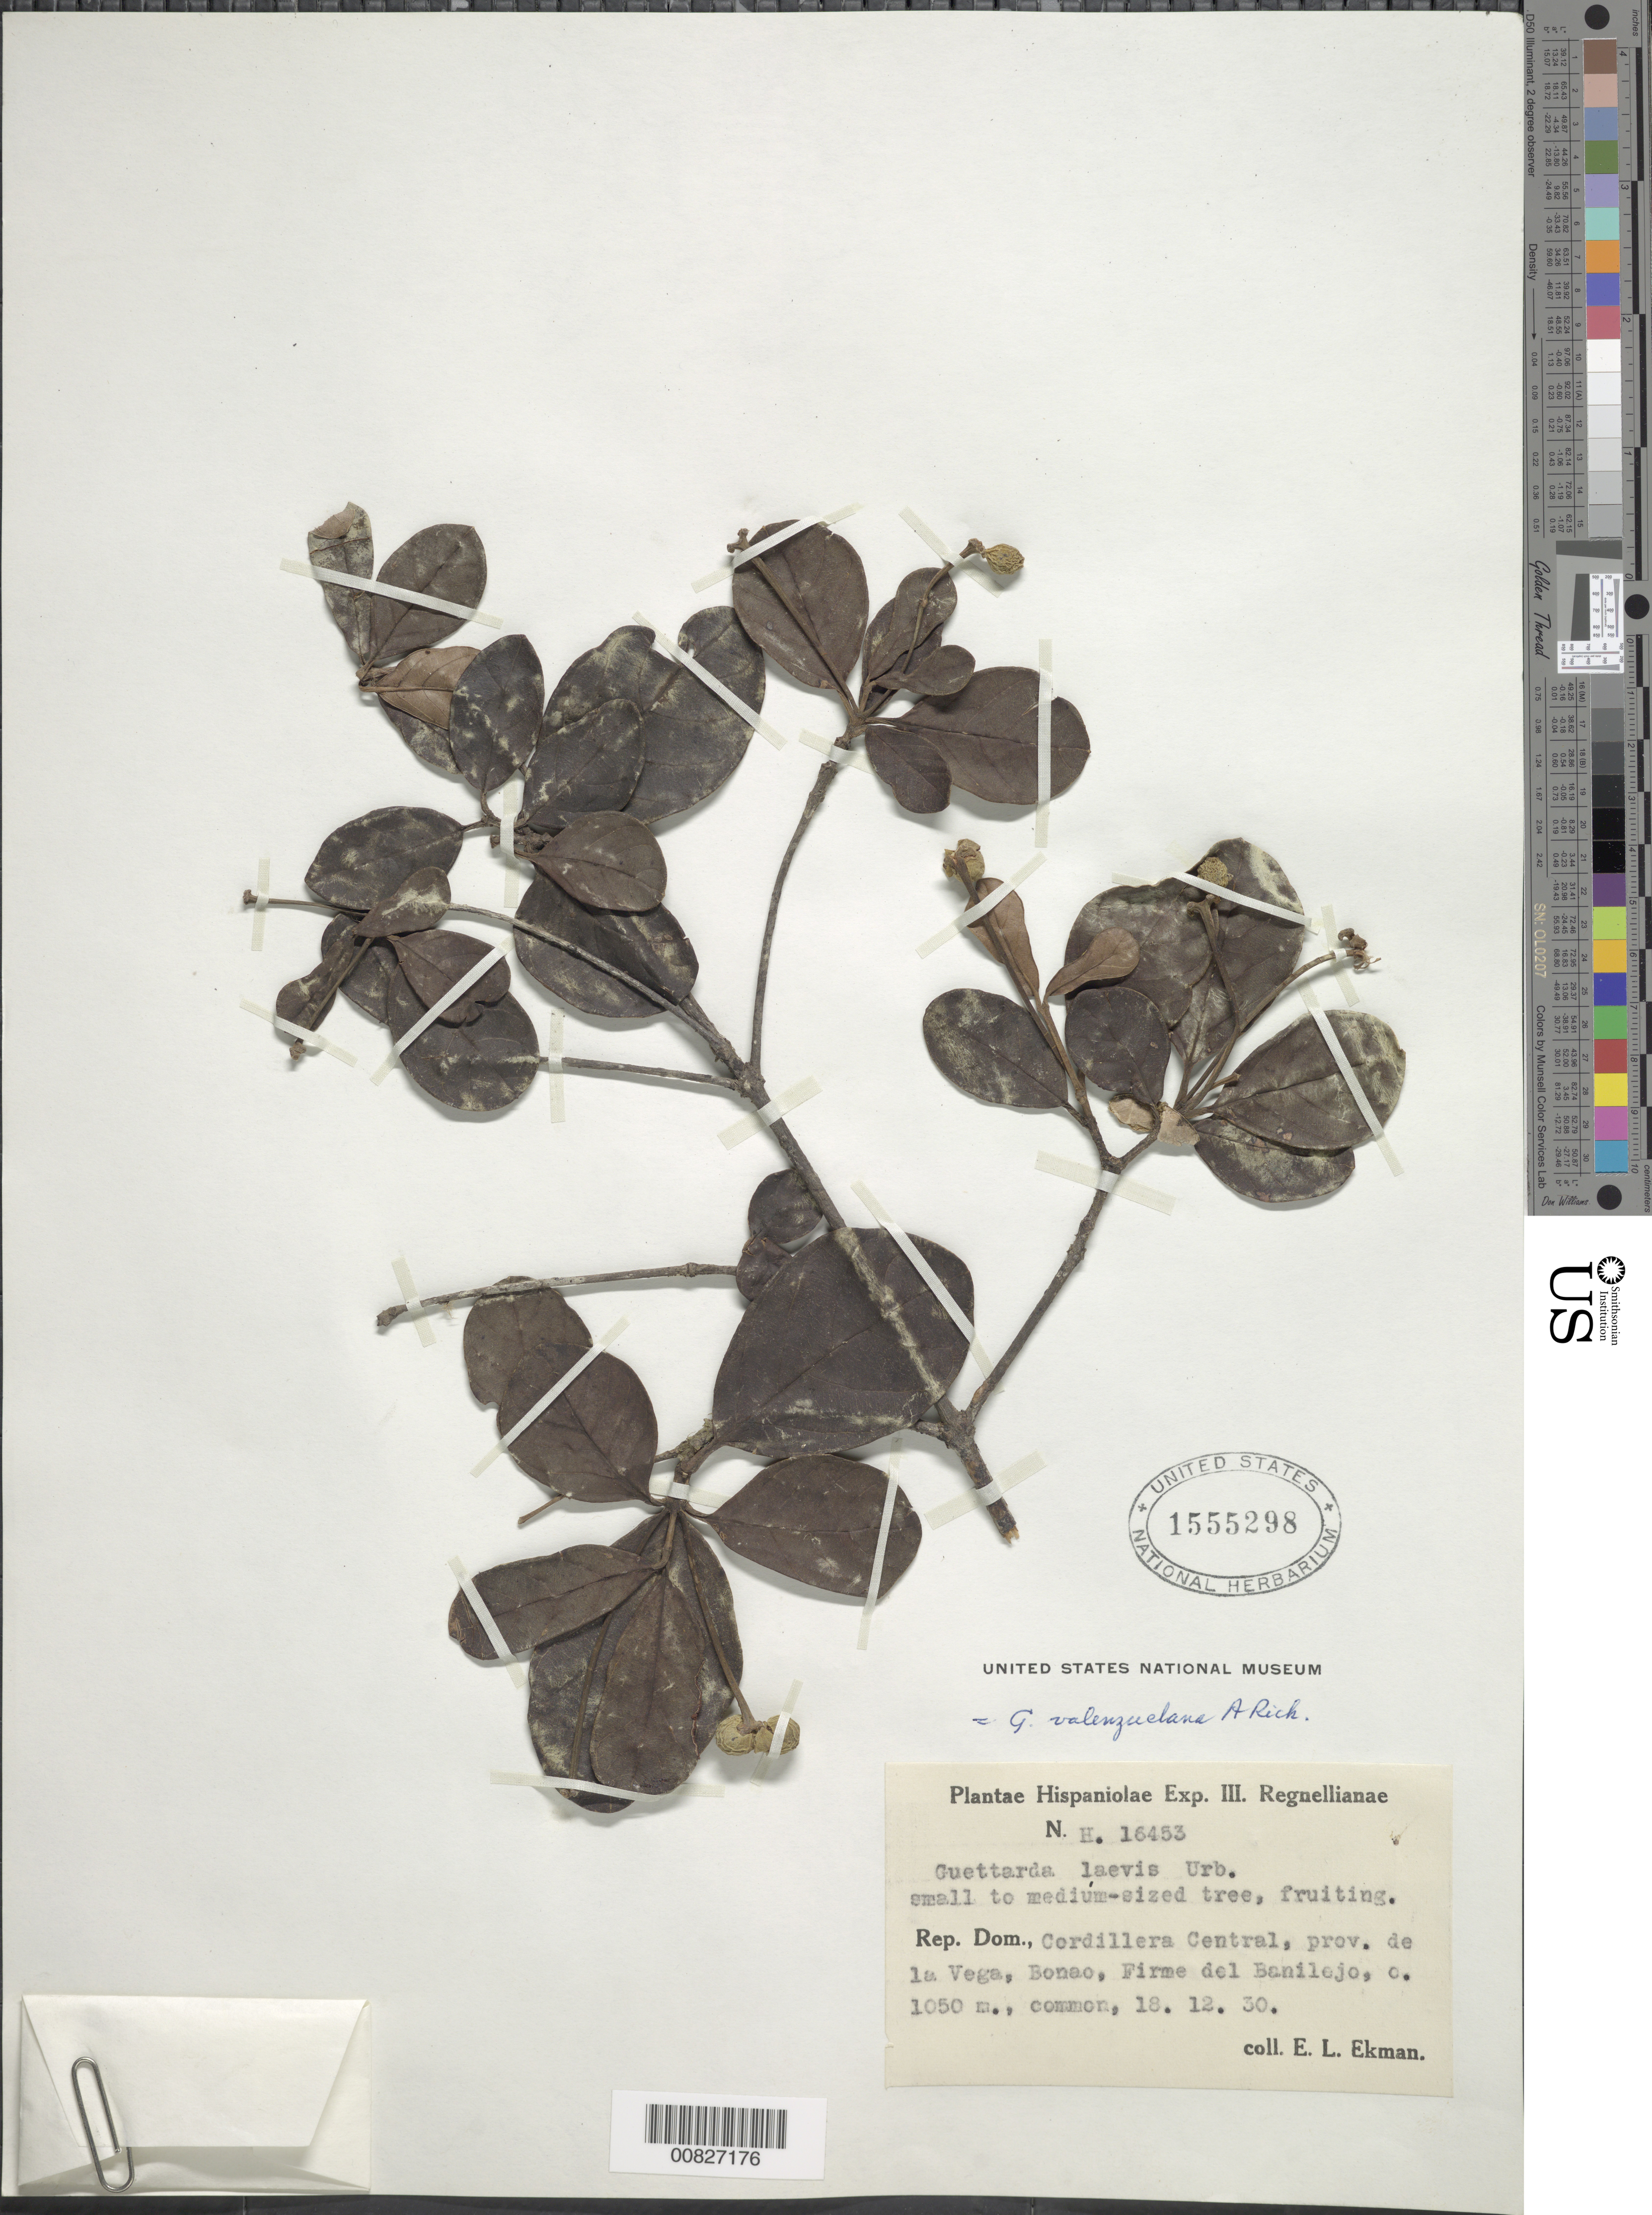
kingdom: Plantae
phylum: Tracheophyta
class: Magnoliopsida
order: Gentianales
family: Rubiaceae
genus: Guettarda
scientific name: Guettarda valenzuelana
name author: A. Rich.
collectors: E. L. Ekman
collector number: H 16453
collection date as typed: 18 Dec 1930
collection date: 1930-12-18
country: Dominican Republic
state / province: La Vega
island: Hispaniola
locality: Cordillera Central, Bonao, Firme del Banilejo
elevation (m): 1050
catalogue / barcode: US 1555298